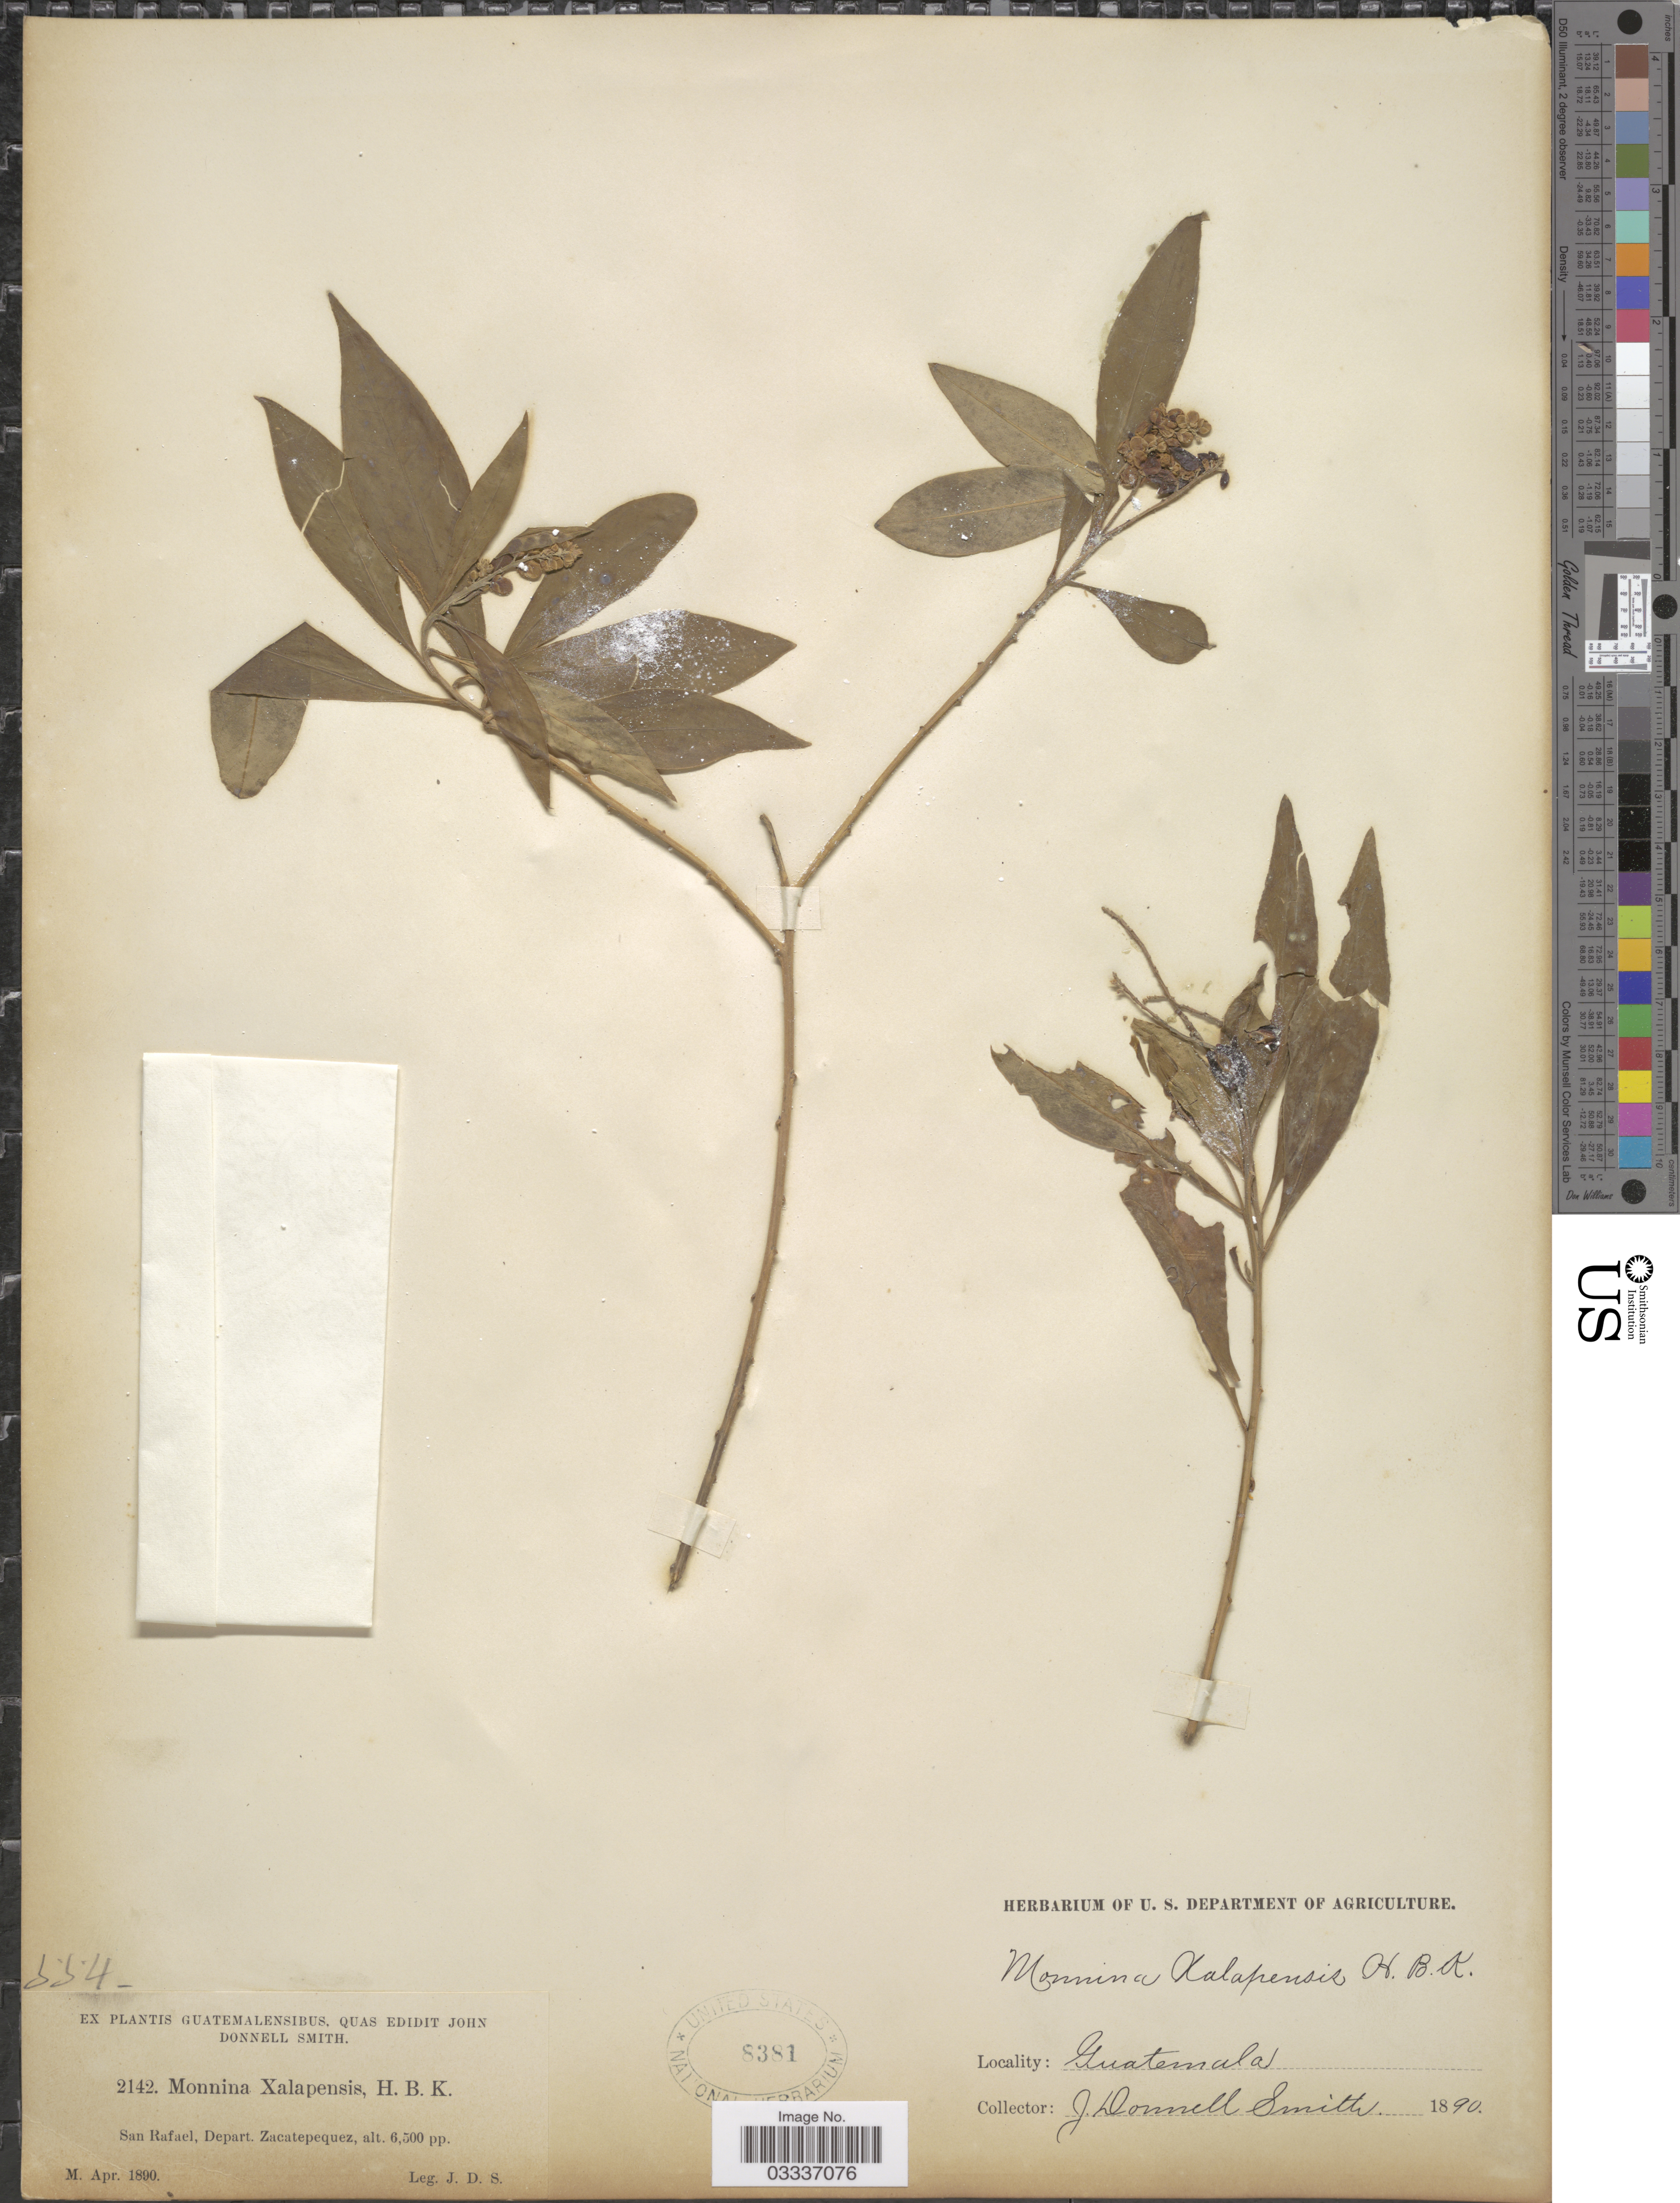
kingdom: Plantae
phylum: Tracheophyta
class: Magnoliopsida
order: Fabales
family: Polygalaceae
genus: Monnina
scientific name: Monnina xalapensis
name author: Kunth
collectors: J. Donnell Smith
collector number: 2142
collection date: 1890-04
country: Guatemala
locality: San Rafael, Depart. Zacatepequez.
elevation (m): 1981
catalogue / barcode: US 8381